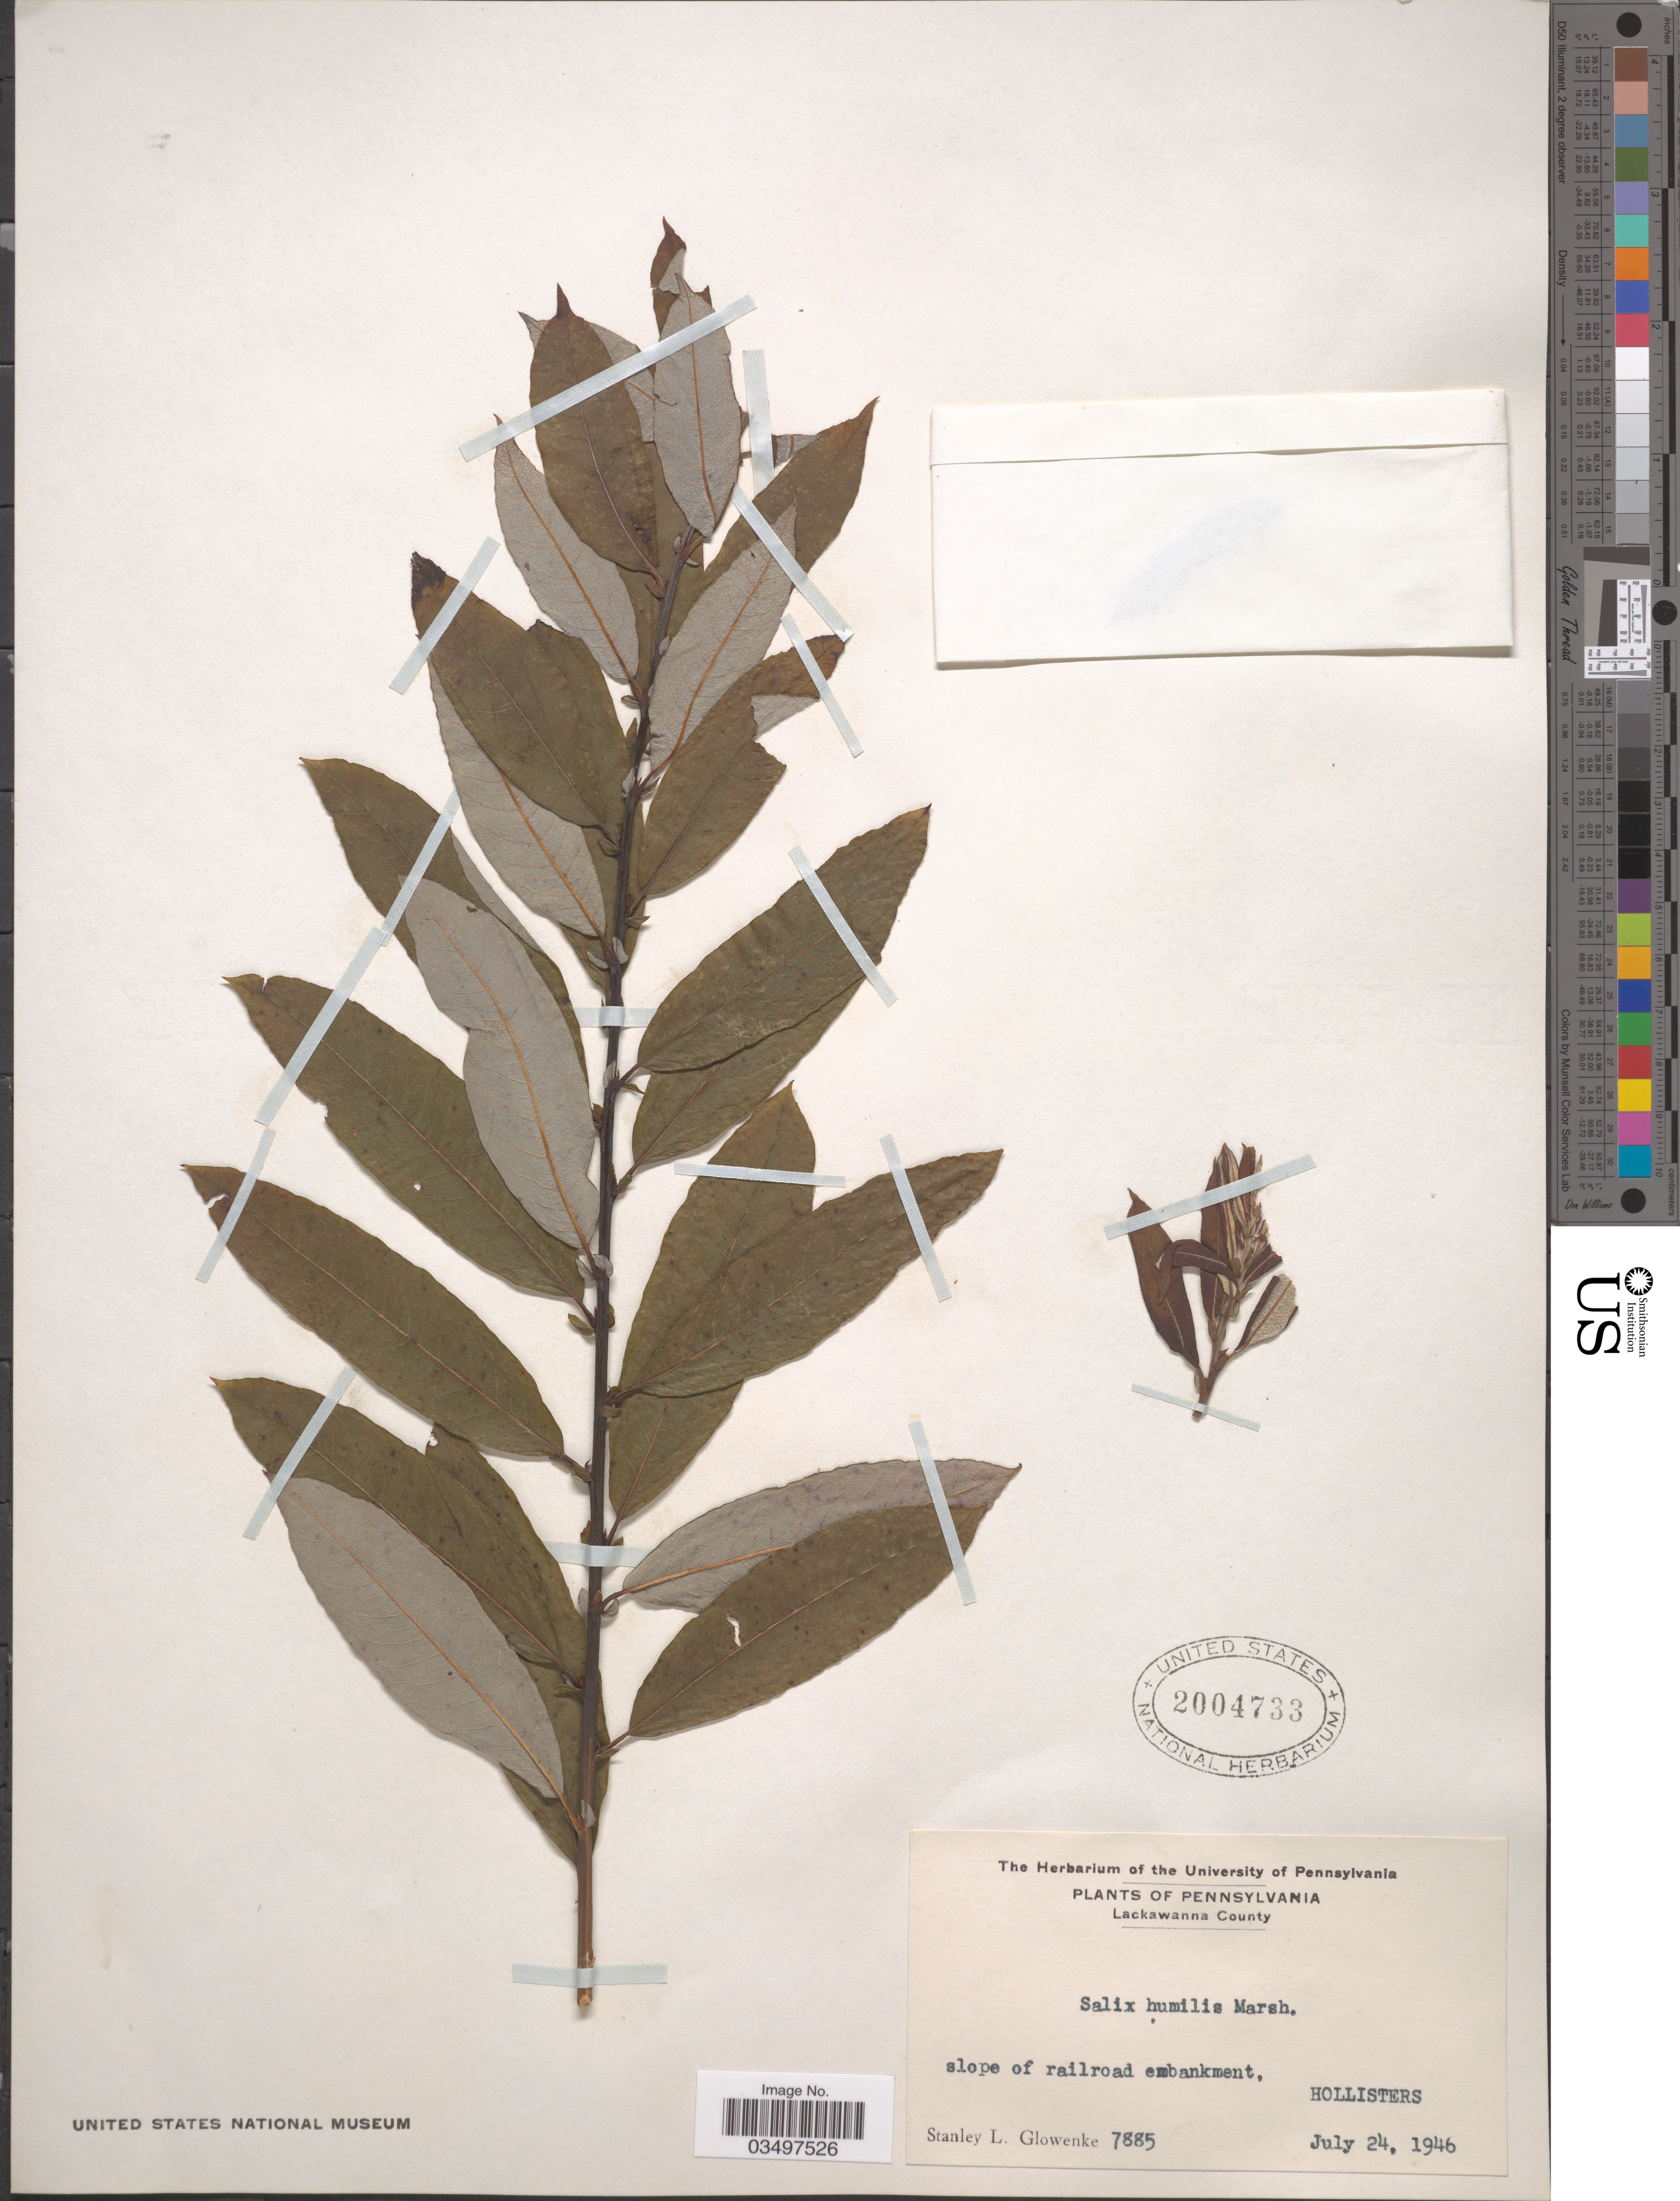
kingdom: Plantae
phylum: Tracheophyta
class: Magnoliopsida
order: Malpighiales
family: Salicaceae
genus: Salix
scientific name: Salix humilis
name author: Marshall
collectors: S. Glowenke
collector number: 7885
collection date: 1946-07-24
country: United States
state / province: Pennsylvania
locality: Lackawanna County. Slope of railroad embankment, Hollisters.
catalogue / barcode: US 2004733